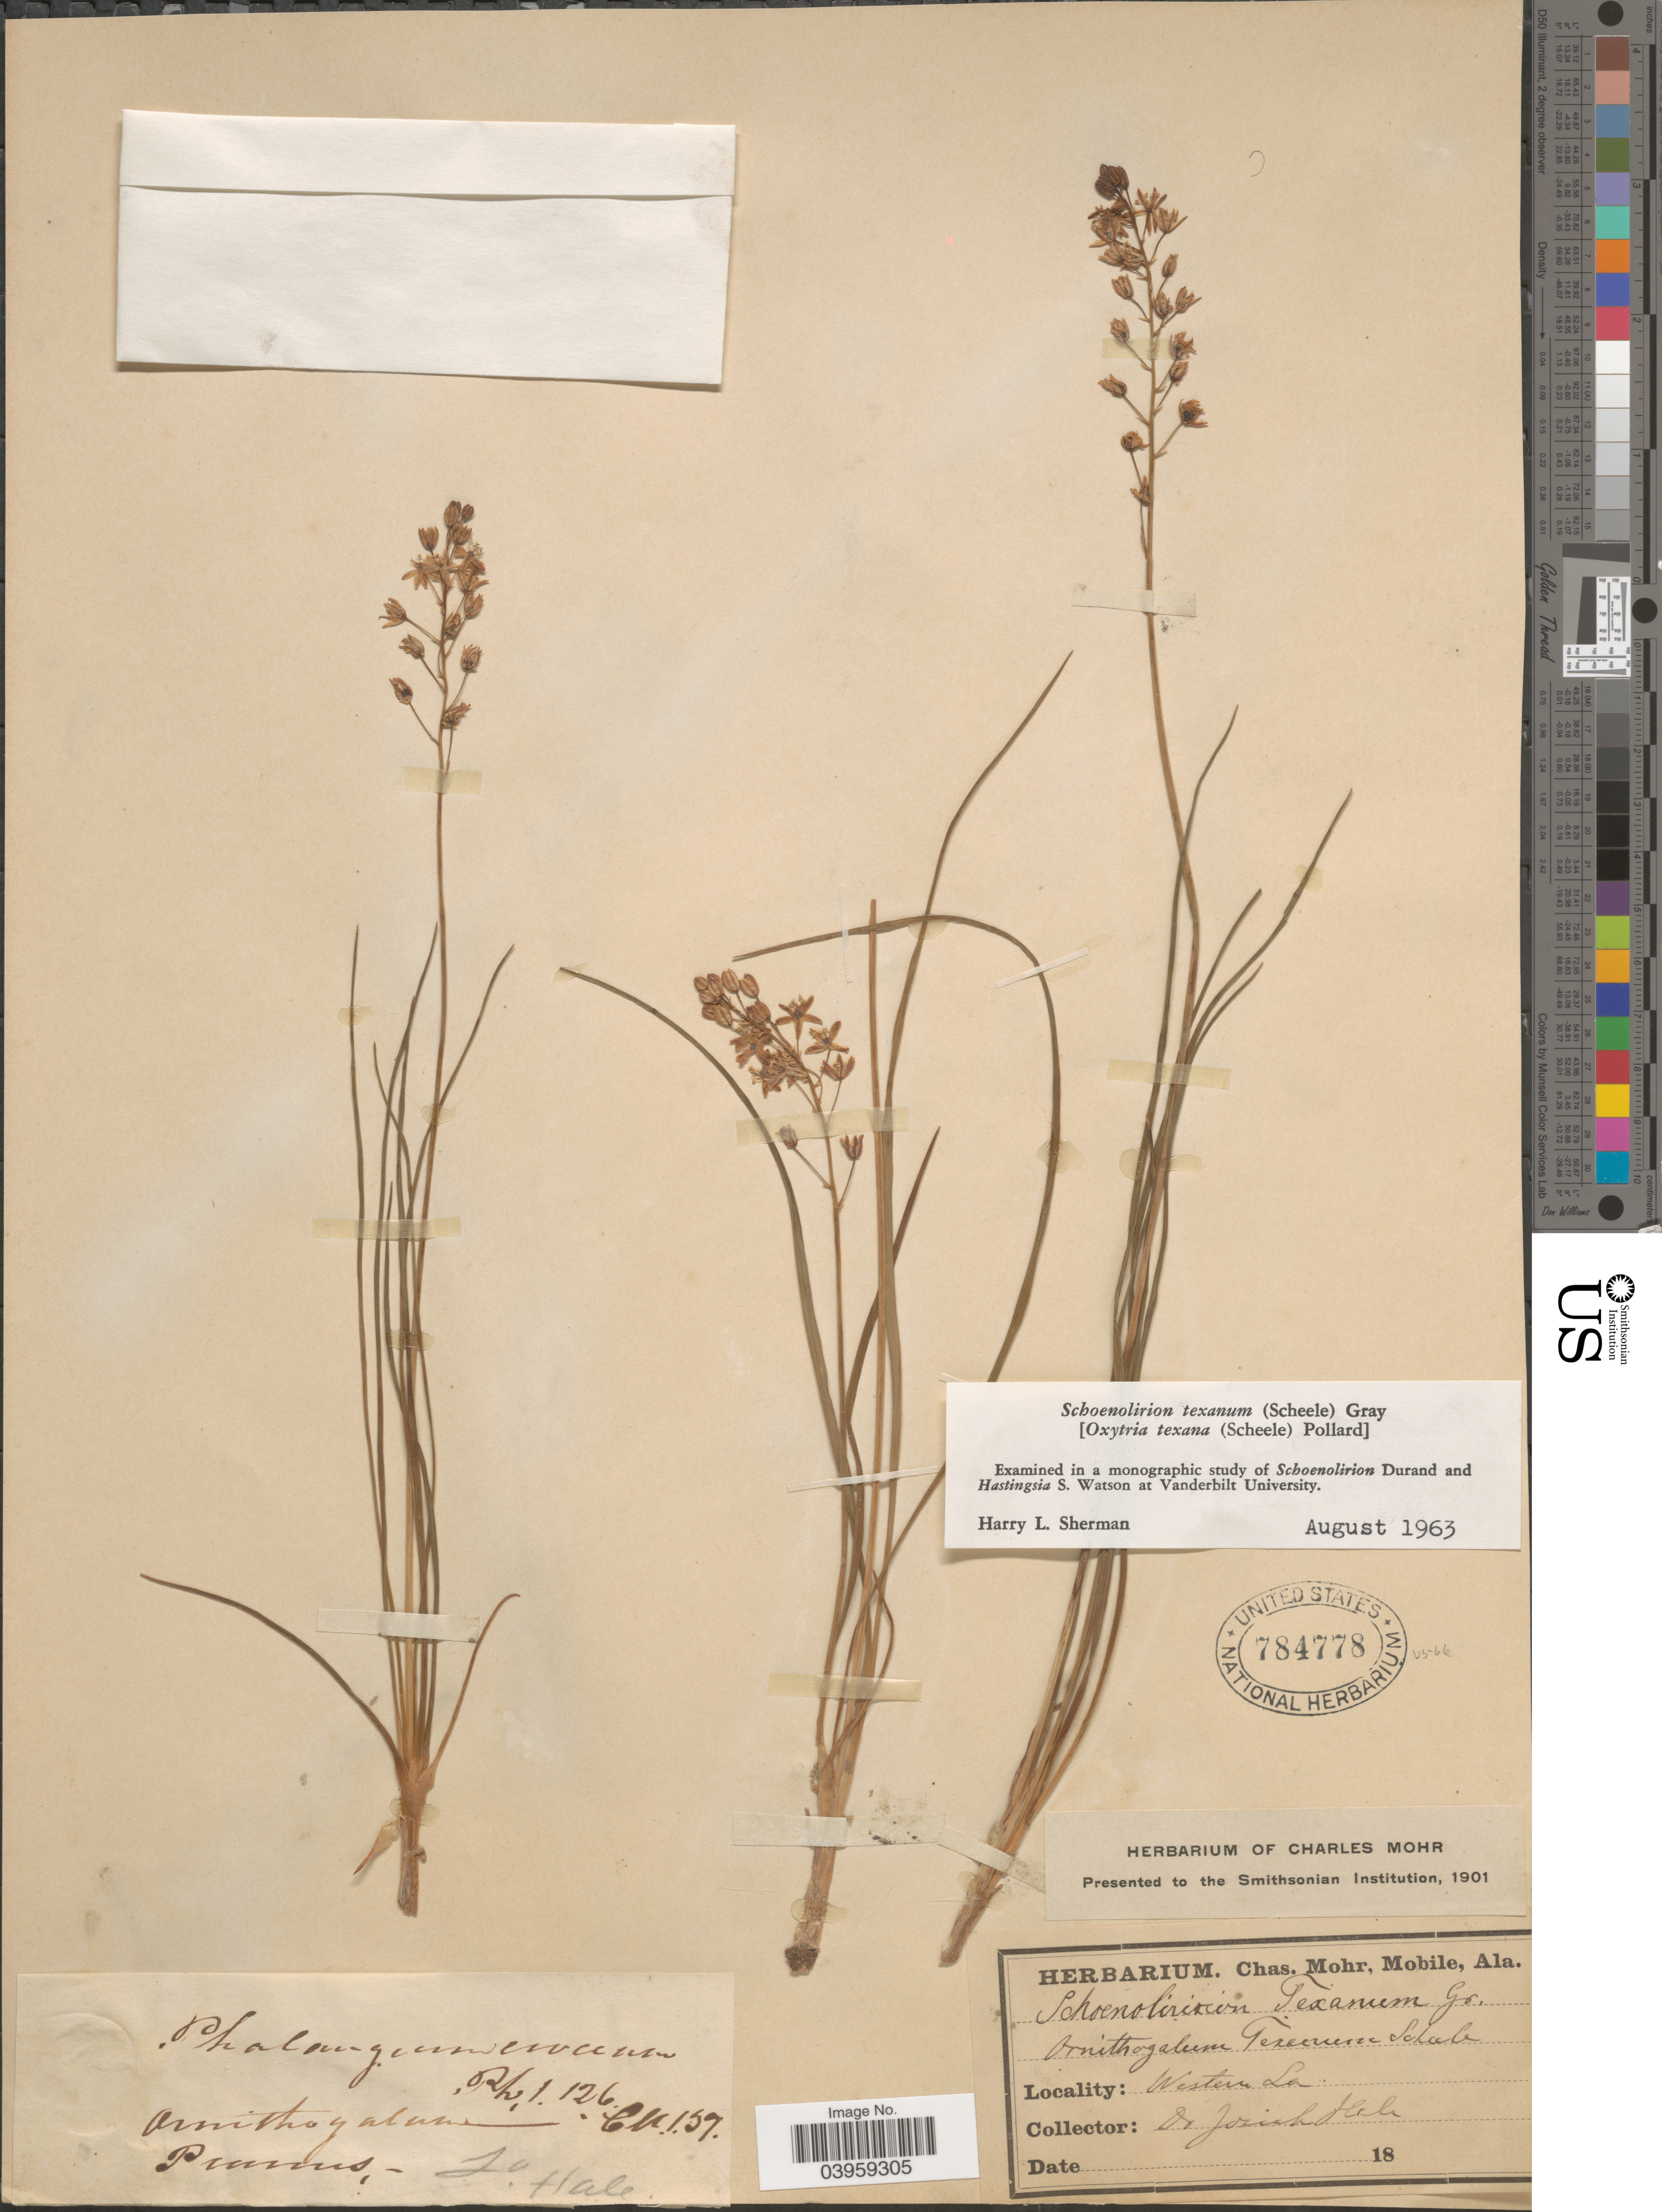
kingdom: Plantae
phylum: Tracheophyta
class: Liliopsida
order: Asparagales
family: Asparagaceae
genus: Schoenolirion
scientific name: Schoenolirion wrightii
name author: Sherman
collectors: J. Hale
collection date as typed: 18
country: United States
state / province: Louisiana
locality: Western La.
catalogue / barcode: US 784778